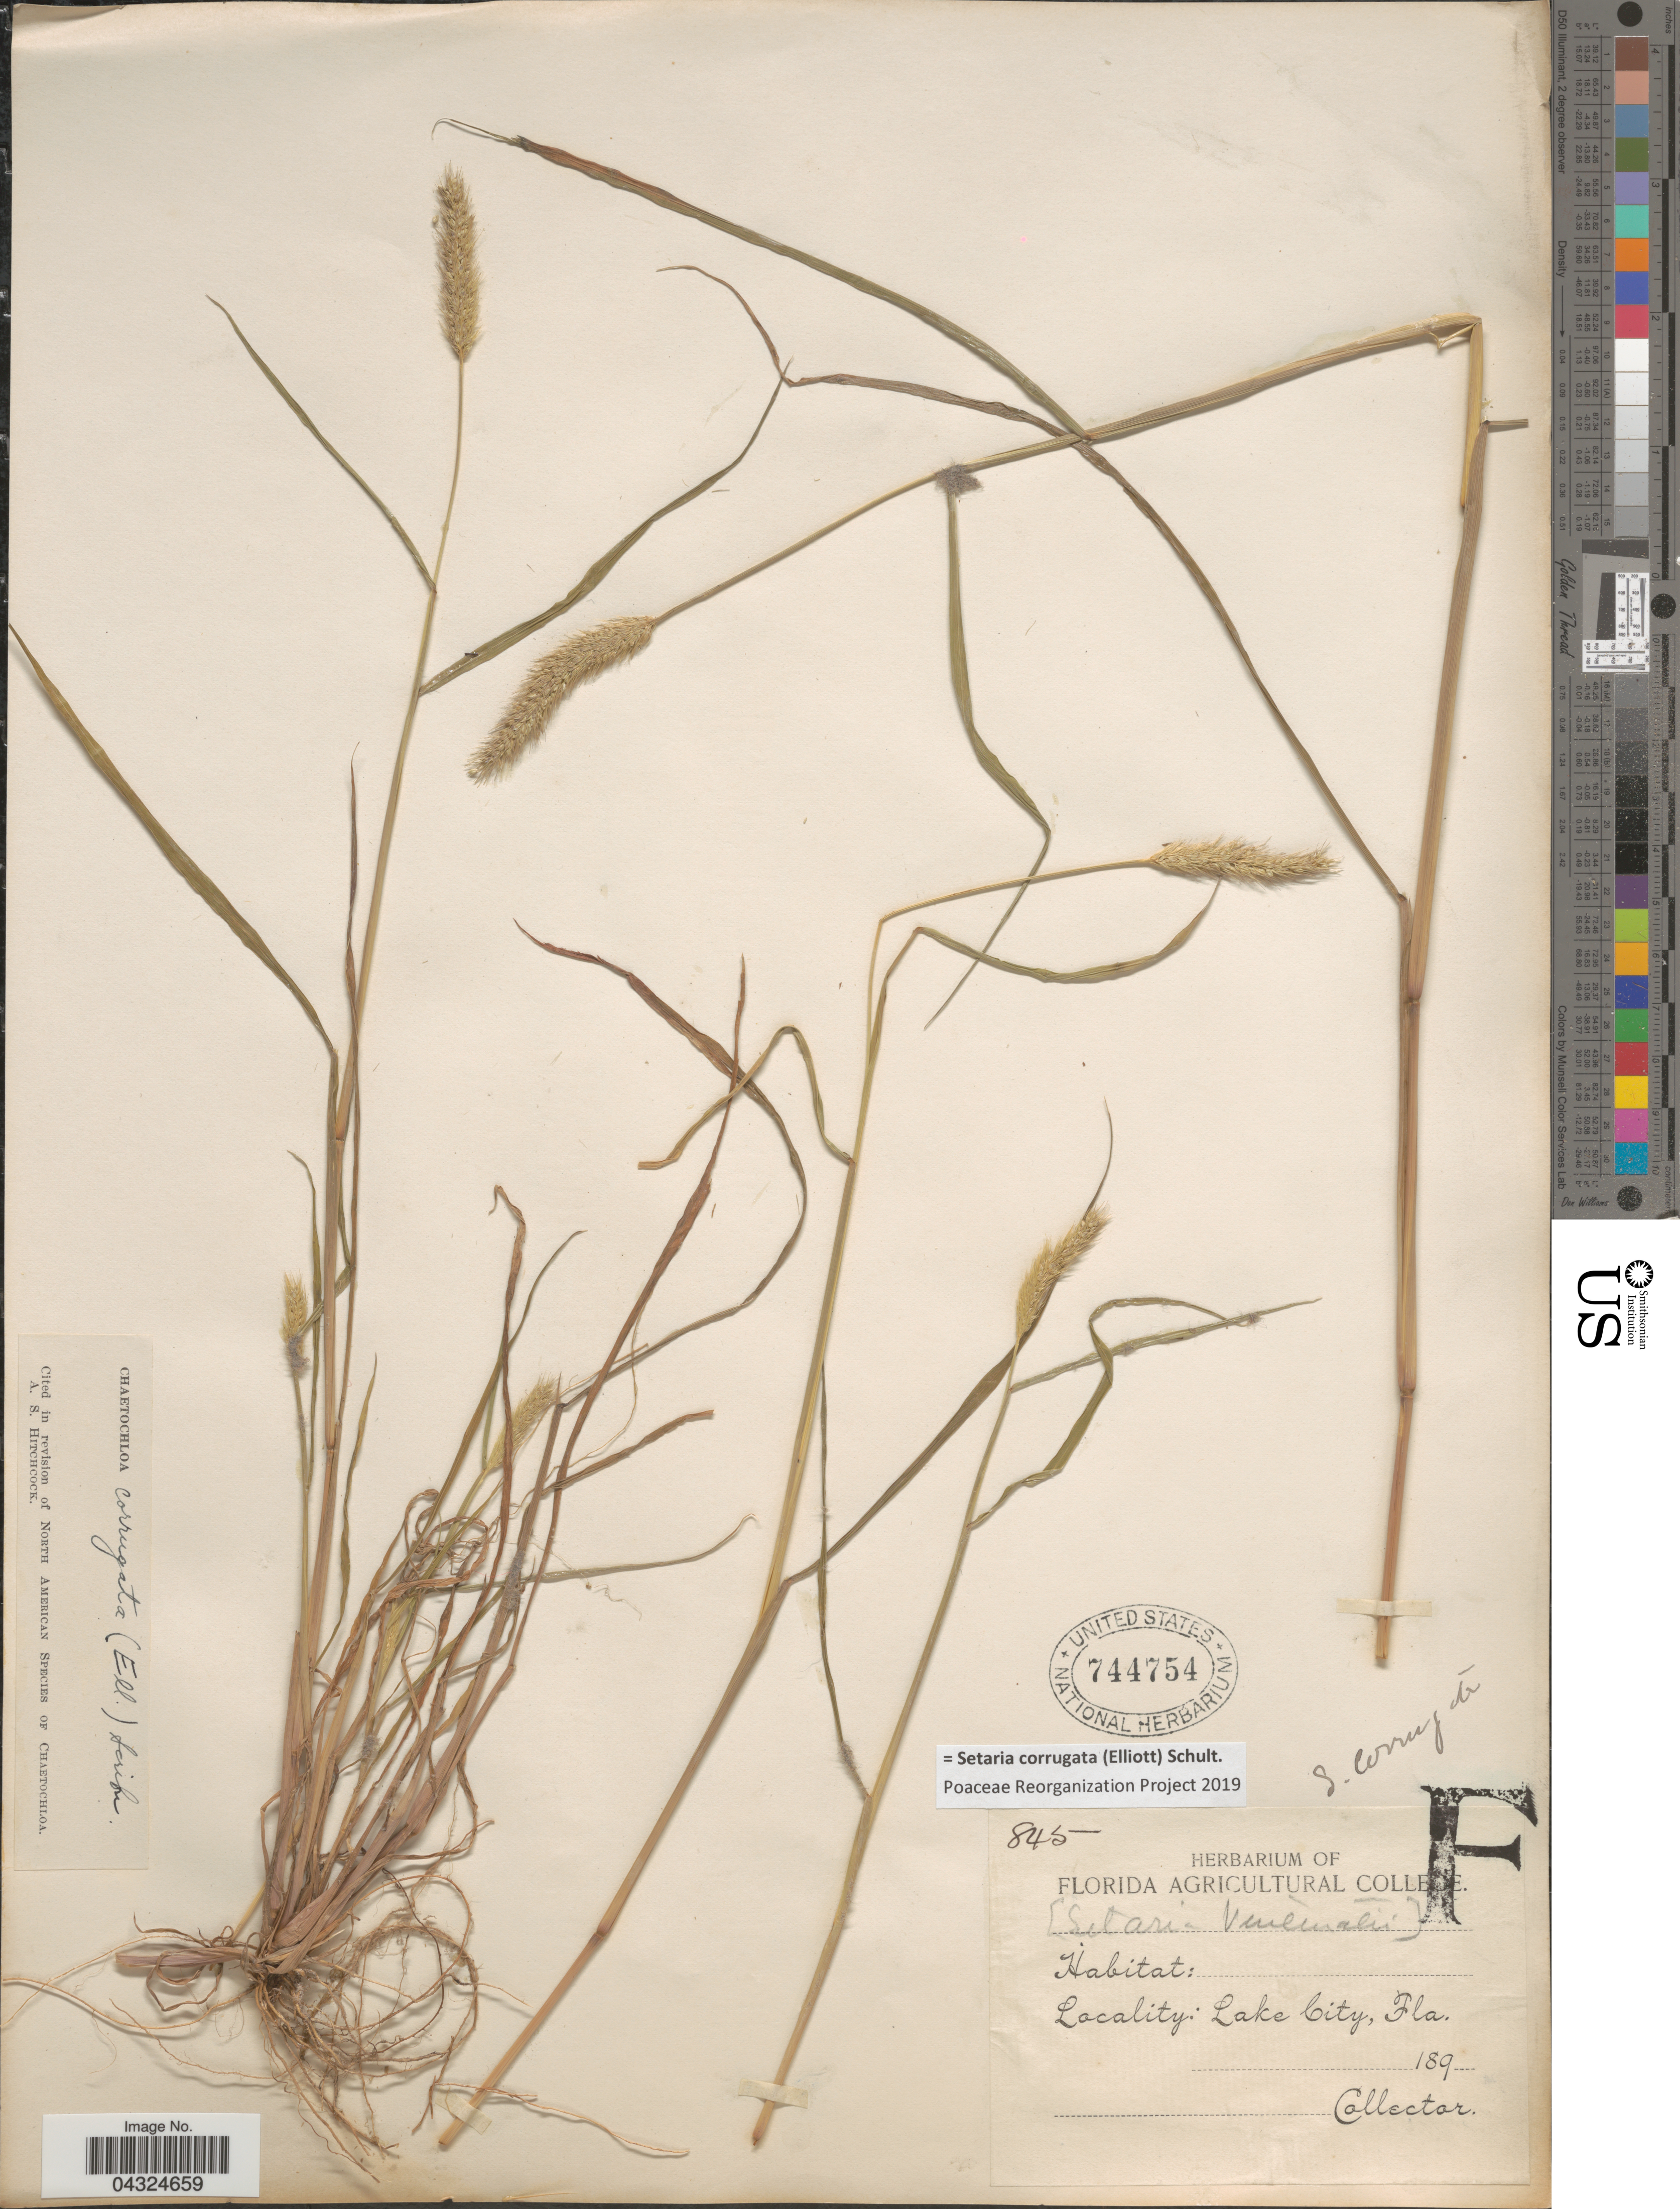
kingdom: Plantae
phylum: Tracheophyta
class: Liliopsida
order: Poales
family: Poaceae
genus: Setaria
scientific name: Setaria corrugata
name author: (Elliott) Schult.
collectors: Ex herb. Florida Agricultural College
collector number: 845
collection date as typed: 189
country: United States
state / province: Florida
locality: Lake City.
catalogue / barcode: US 744754